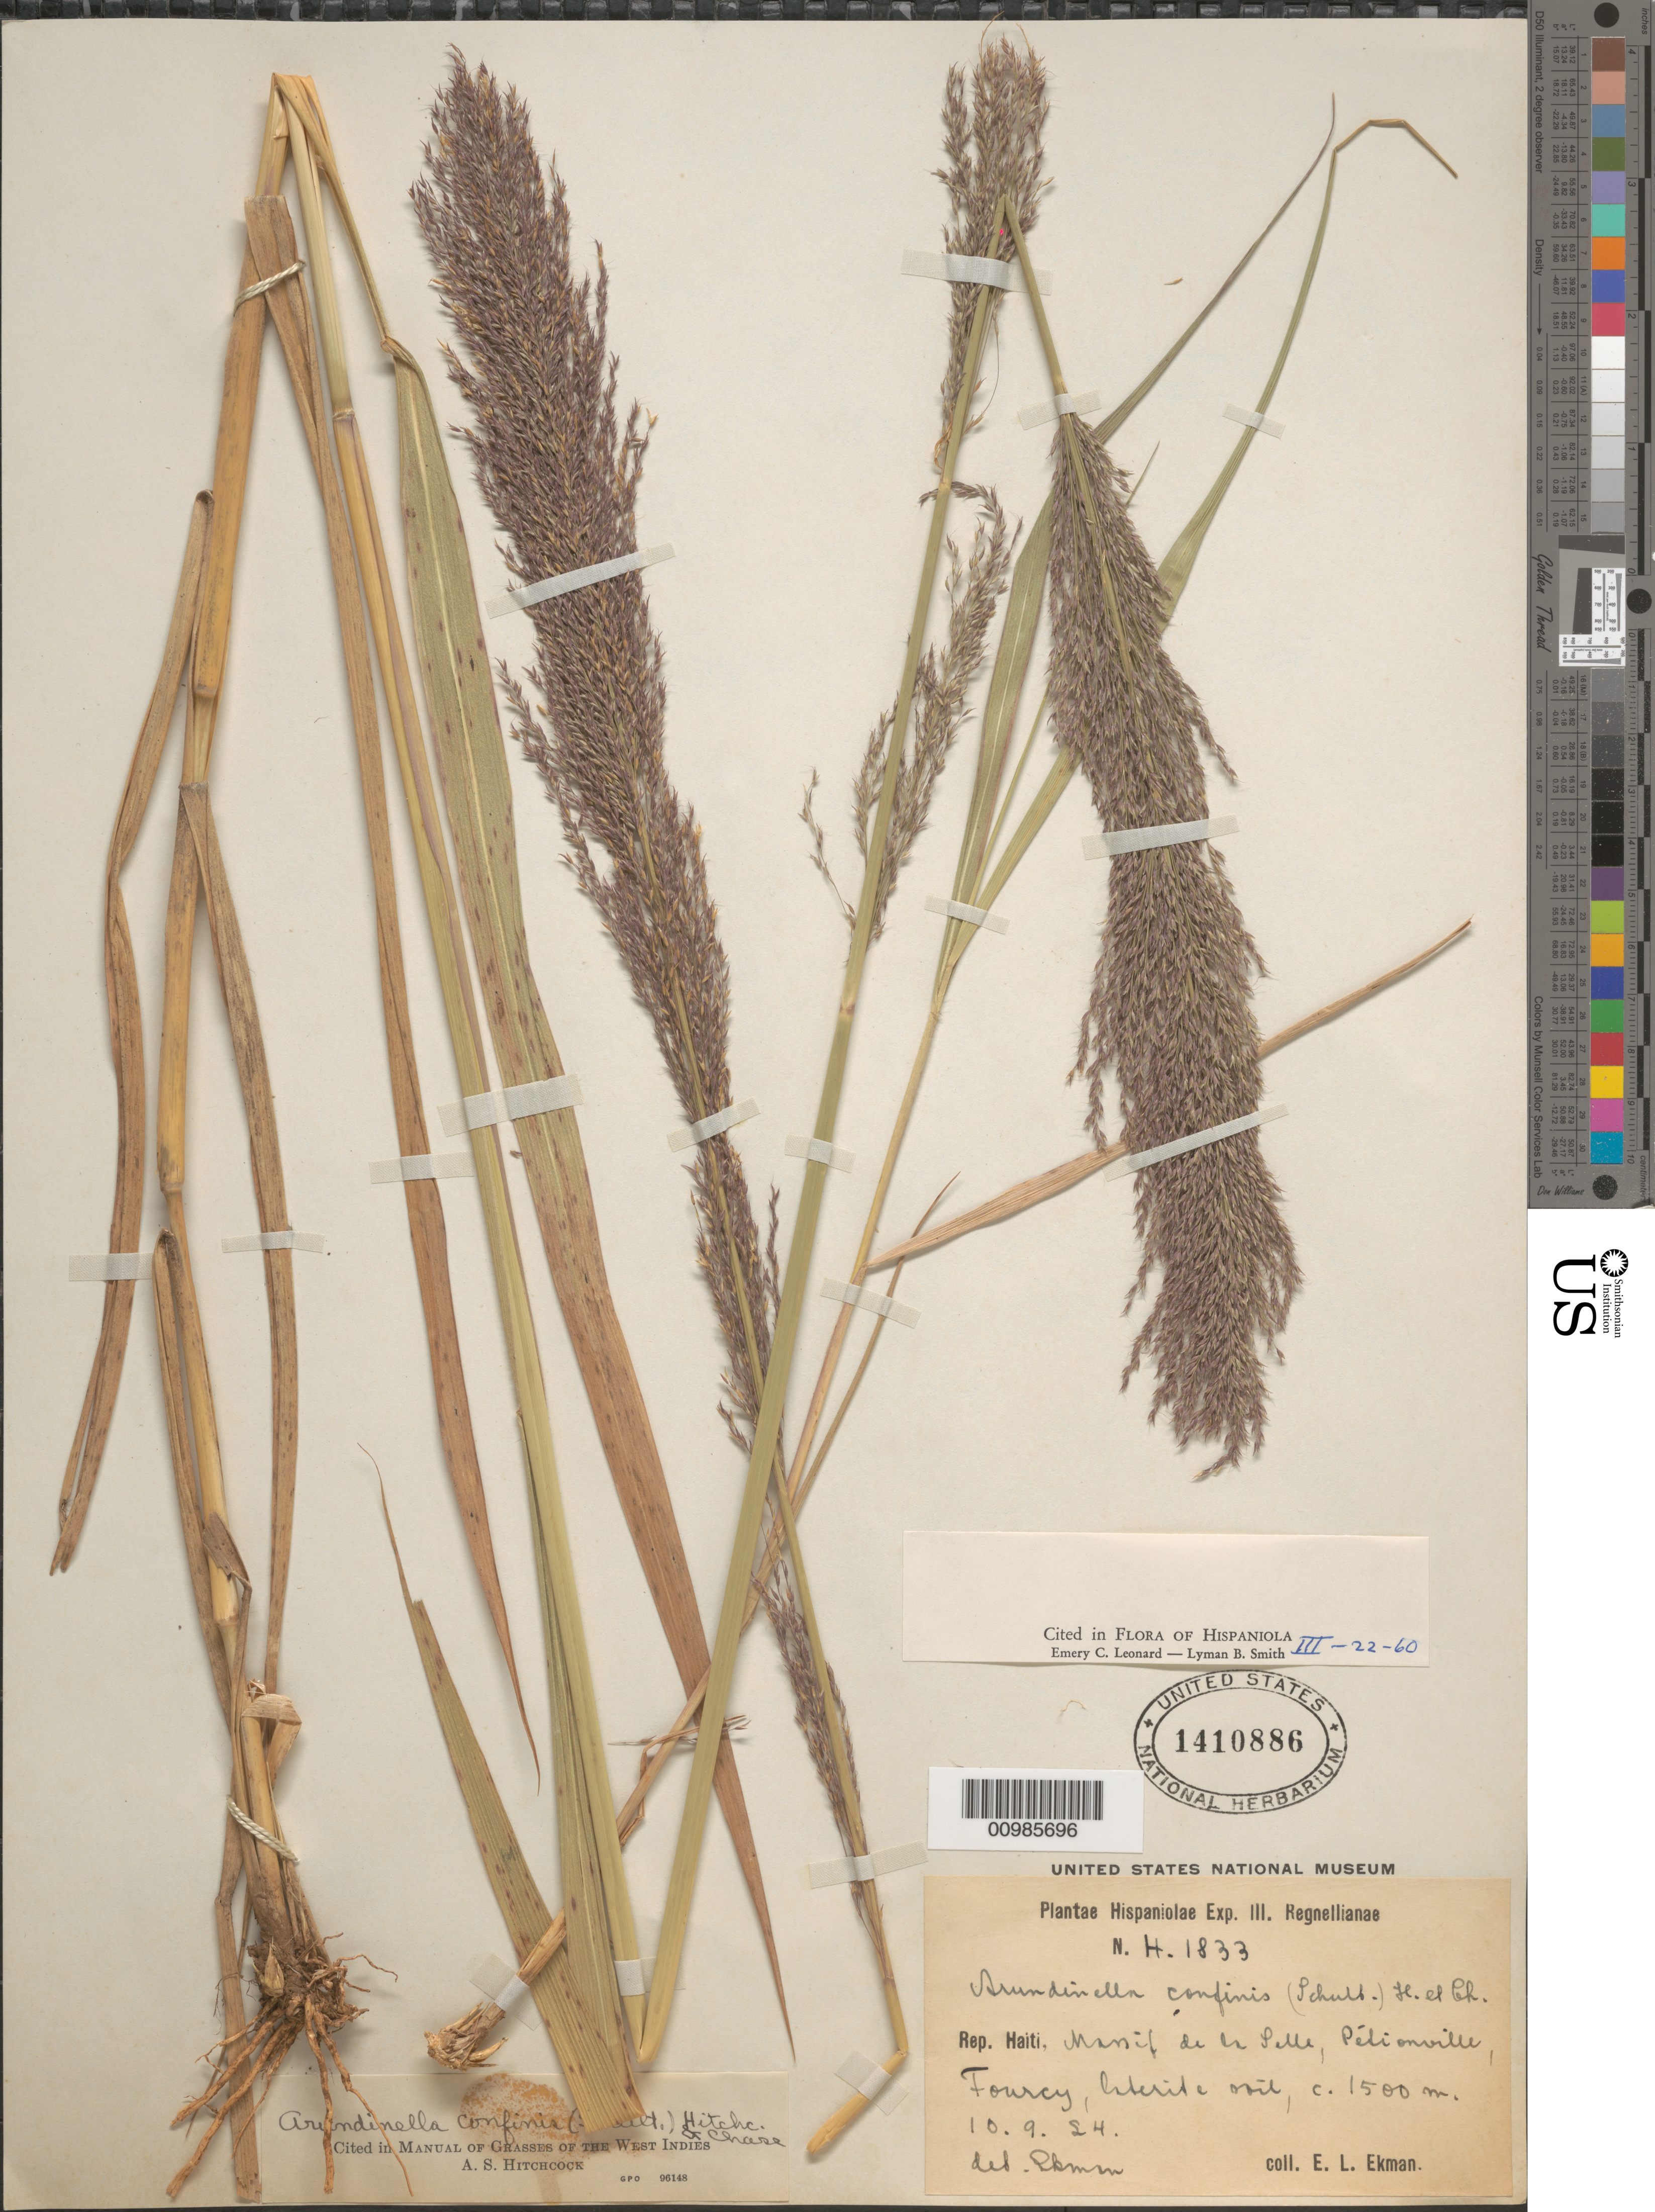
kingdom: Plantae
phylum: Tracheophyta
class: Liliopsida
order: Poales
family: Poaceae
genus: Arundinella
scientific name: Arundinella hispida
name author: (Humb. & Bonpl. ex Willd.) Kuntze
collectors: E. L. Ekman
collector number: H 1833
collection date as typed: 10 Sep 1924 or 09 Oct 1924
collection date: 1924-09-10 or 1924-10-09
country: Haiti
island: Hispaniola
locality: Massif de la Pelle, Petionville, Fourcy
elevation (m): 1500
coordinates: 0 N, 0 E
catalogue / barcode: US 1410886